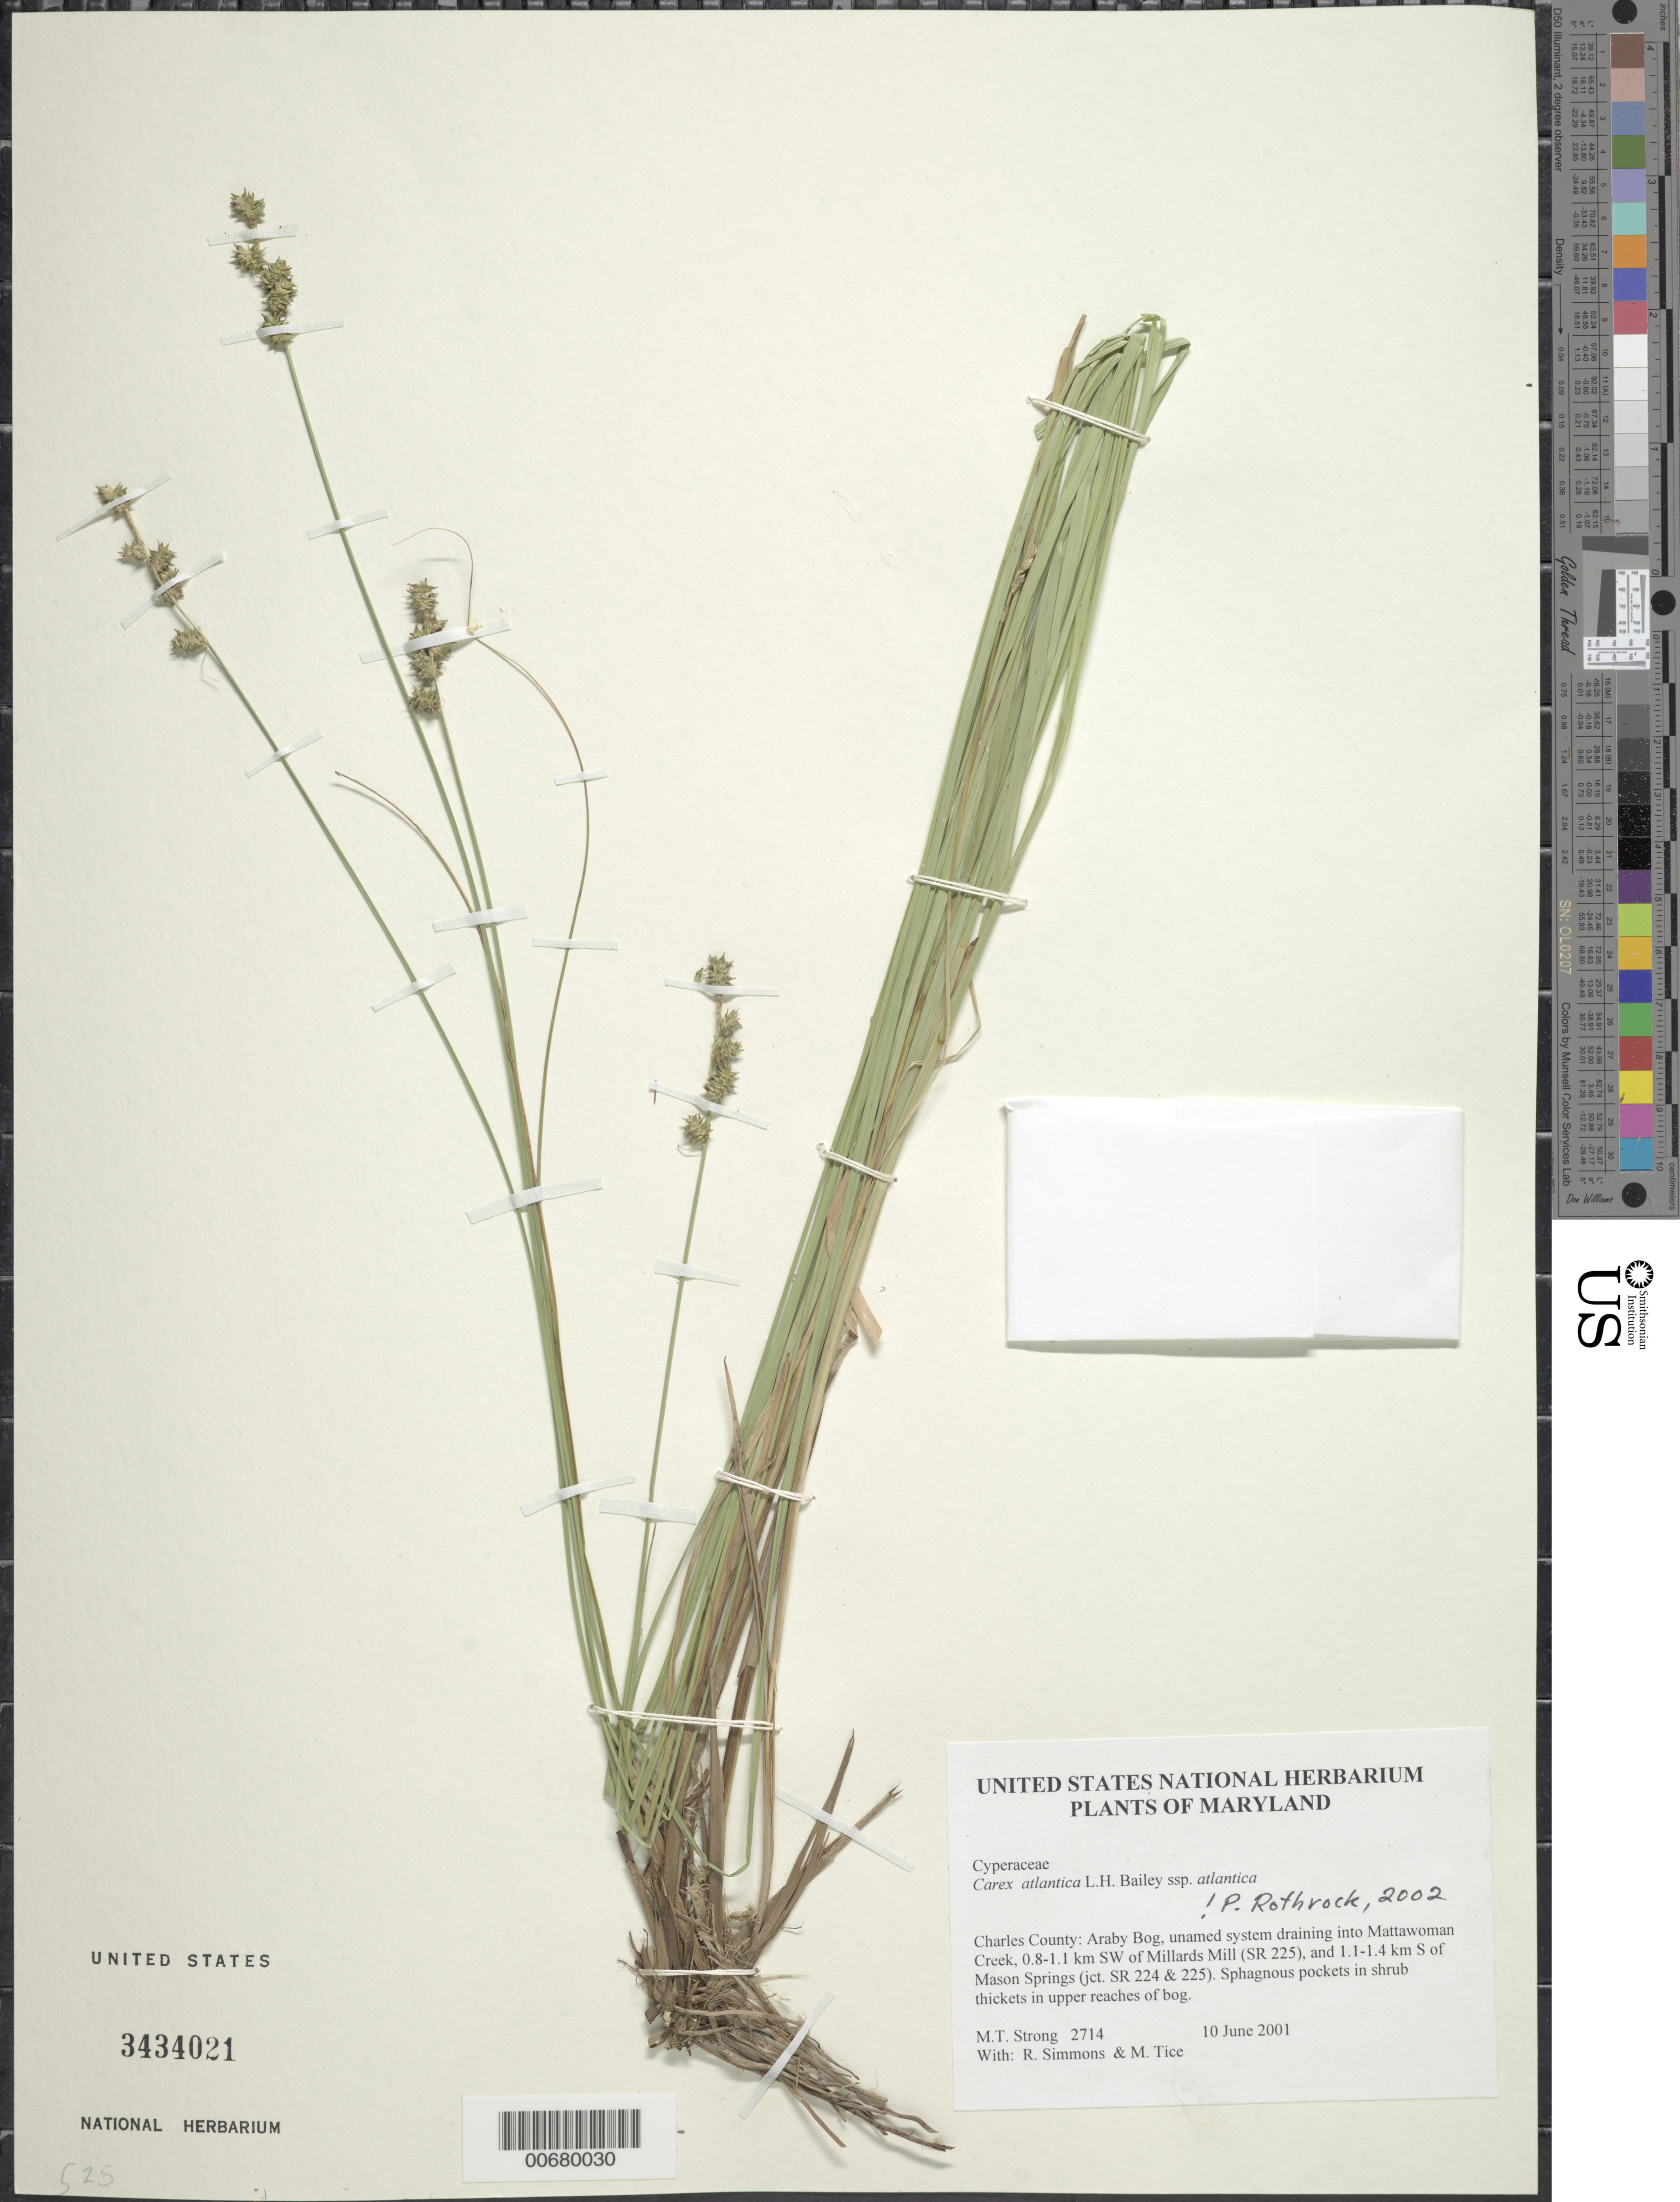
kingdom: Plantae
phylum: Tracheophyta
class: Liliopsida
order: Poales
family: Cyperaceae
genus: Carex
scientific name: Carex atlantica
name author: L.H. Bailey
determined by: Strong, Mark T., (BOT), Smithsonian Institution - National Museum of Natural History (UNITED STATES)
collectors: M. T. Strong, R. Simmons & M. Tice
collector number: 2714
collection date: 2001-06-10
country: United States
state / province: Maryland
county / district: Charles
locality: Charles County: Araby Bog, unamed system draining into Mattawoman Creek, 0.8-1.1 km SW of Millards Mill (SR 225), an 1.1-1.4 km S of Mason Springs (jct. SR 224 & 225)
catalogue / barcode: US 3434021